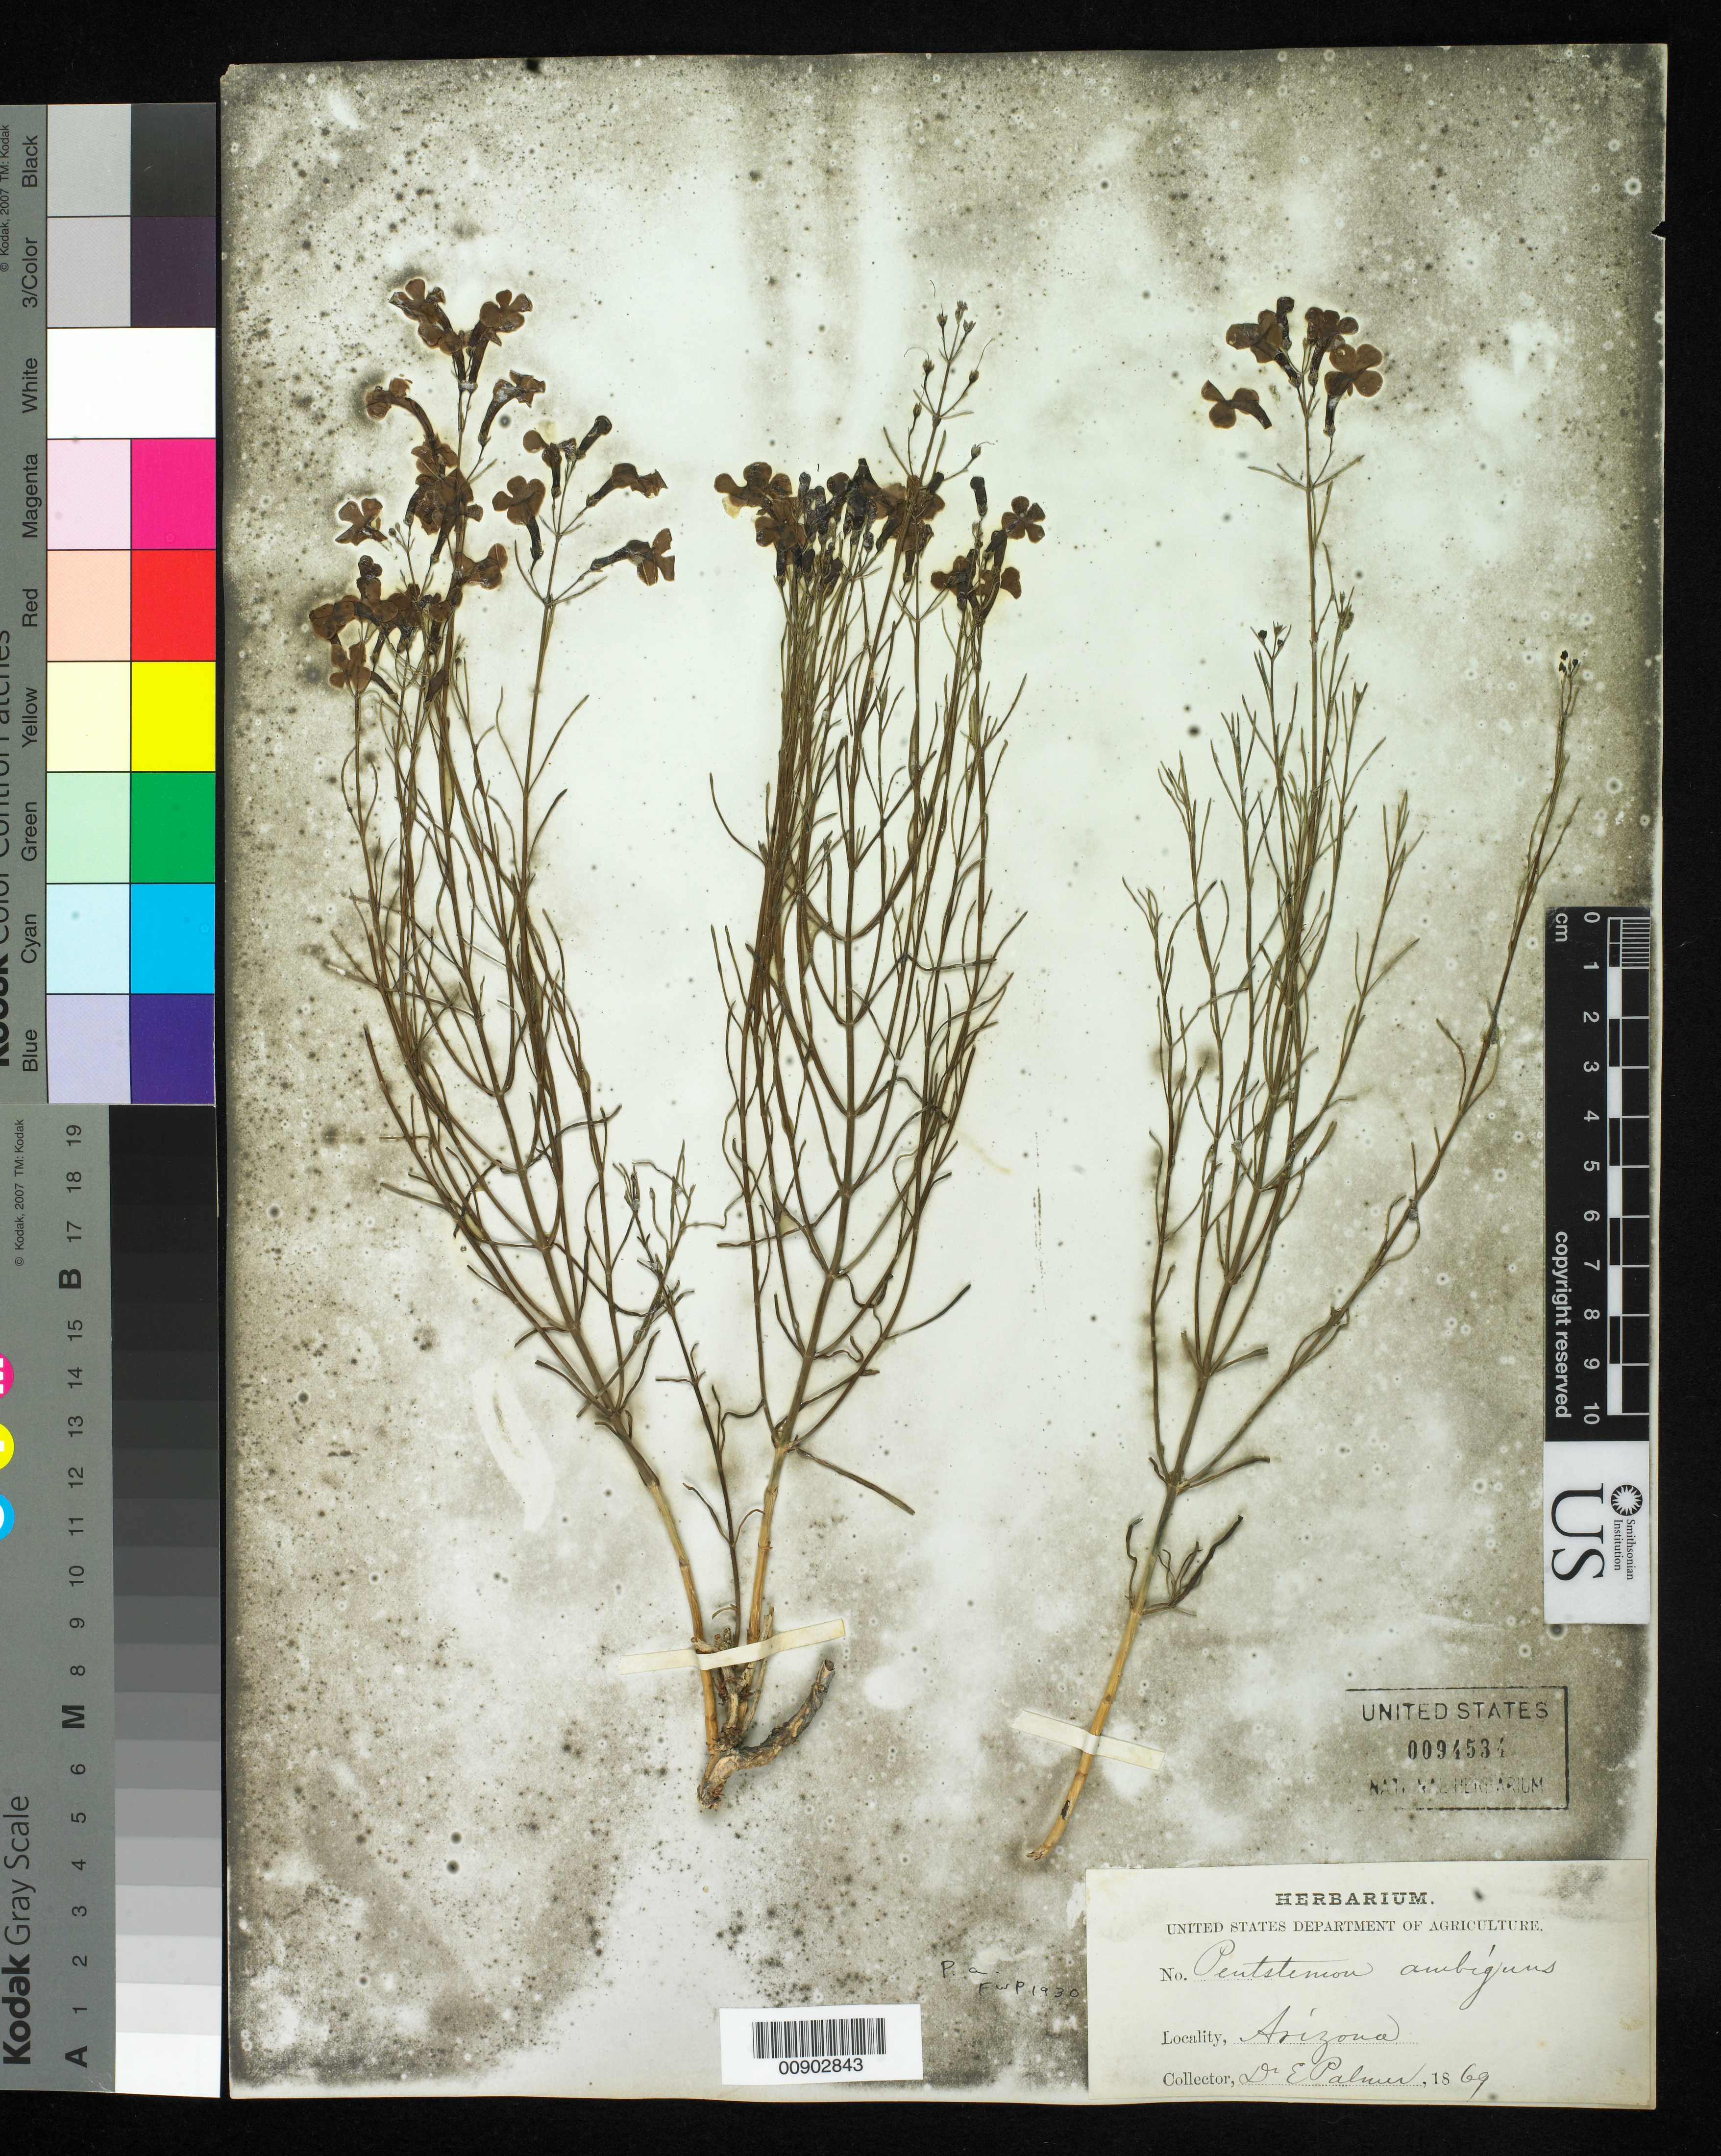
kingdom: Plantae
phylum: Tracheophyta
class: Magnoliopsida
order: Lamiales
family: Plantaginaceae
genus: Penstemon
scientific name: Penstemon ambiguus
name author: Torr.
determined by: Pennell, F. W.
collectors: E. Palmer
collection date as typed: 1869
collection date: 1869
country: United States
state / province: Arizona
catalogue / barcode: US 94534